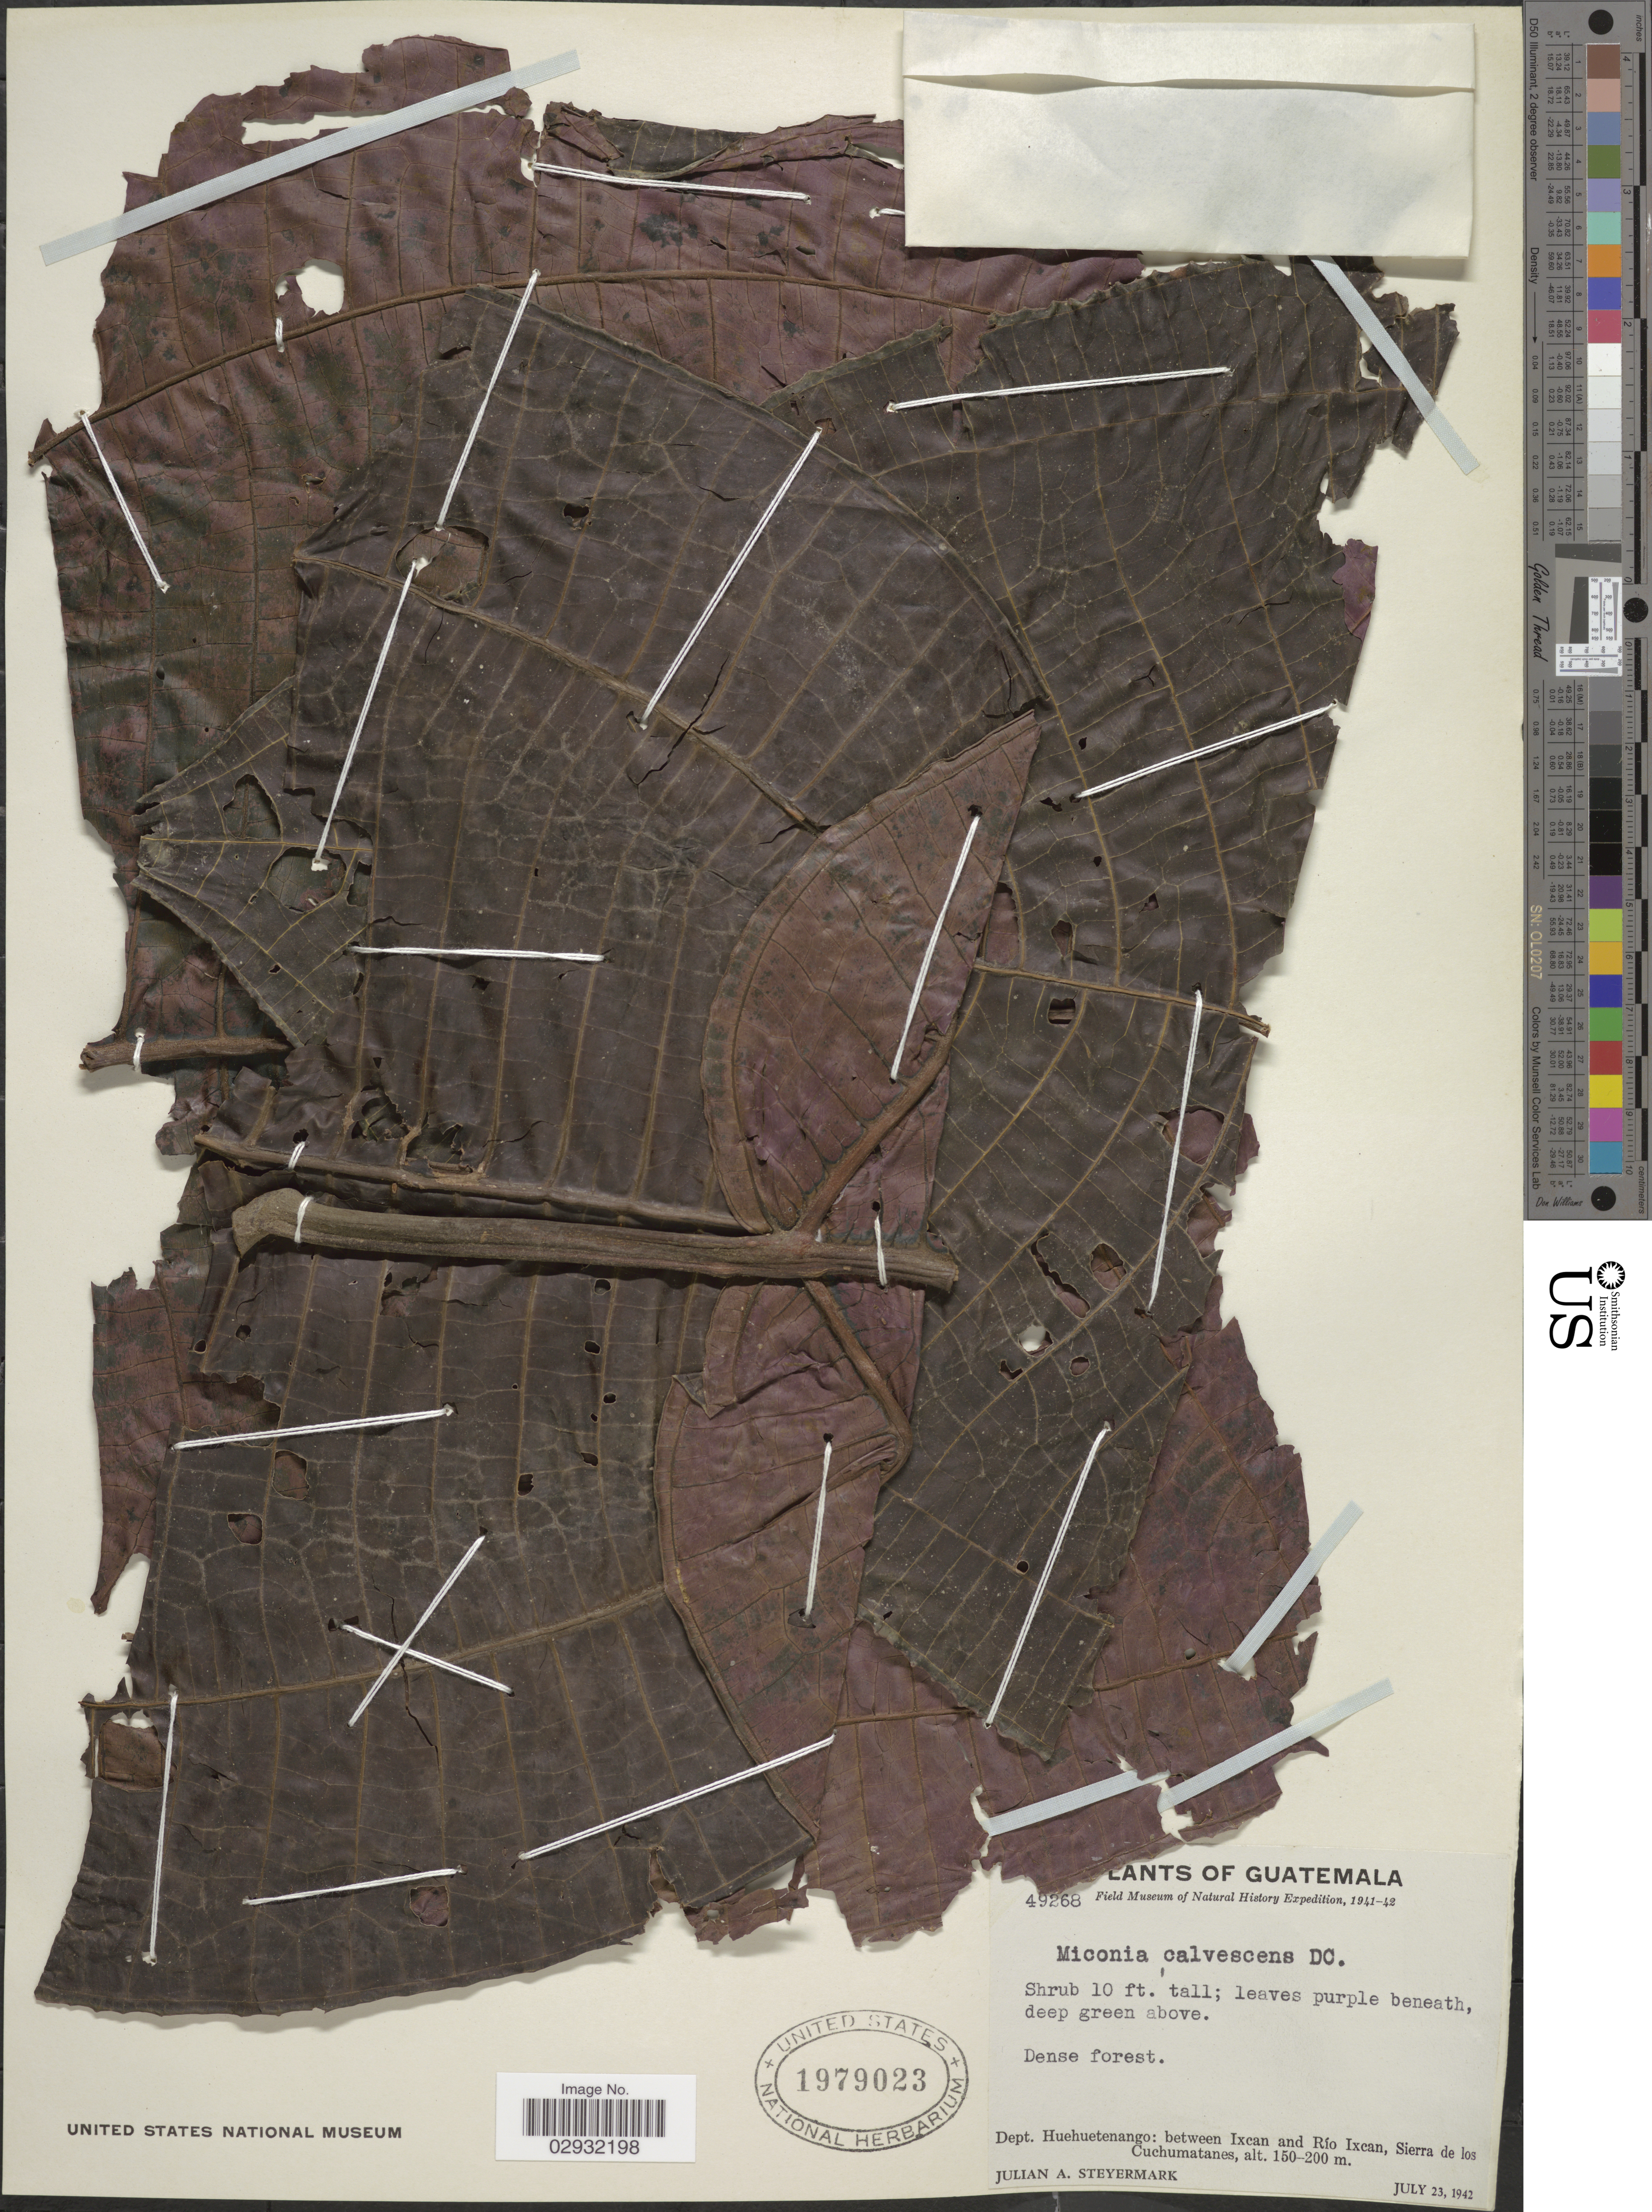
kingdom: Plantae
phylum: Tracheophyta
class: Magnoliopsida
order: Myrtales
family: Melastomataceae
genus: Miconia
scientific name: Miconia calvescens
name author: DC.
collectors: J. Steyermark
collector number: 49268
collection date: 1942-07-23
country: Guatemala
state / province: Huehuetenango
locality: Dept. Huehuetenango: between Ixcan and Río Ixcan, Sierra de los Cuchumatanes.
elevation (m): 150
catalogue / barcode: US 1979023